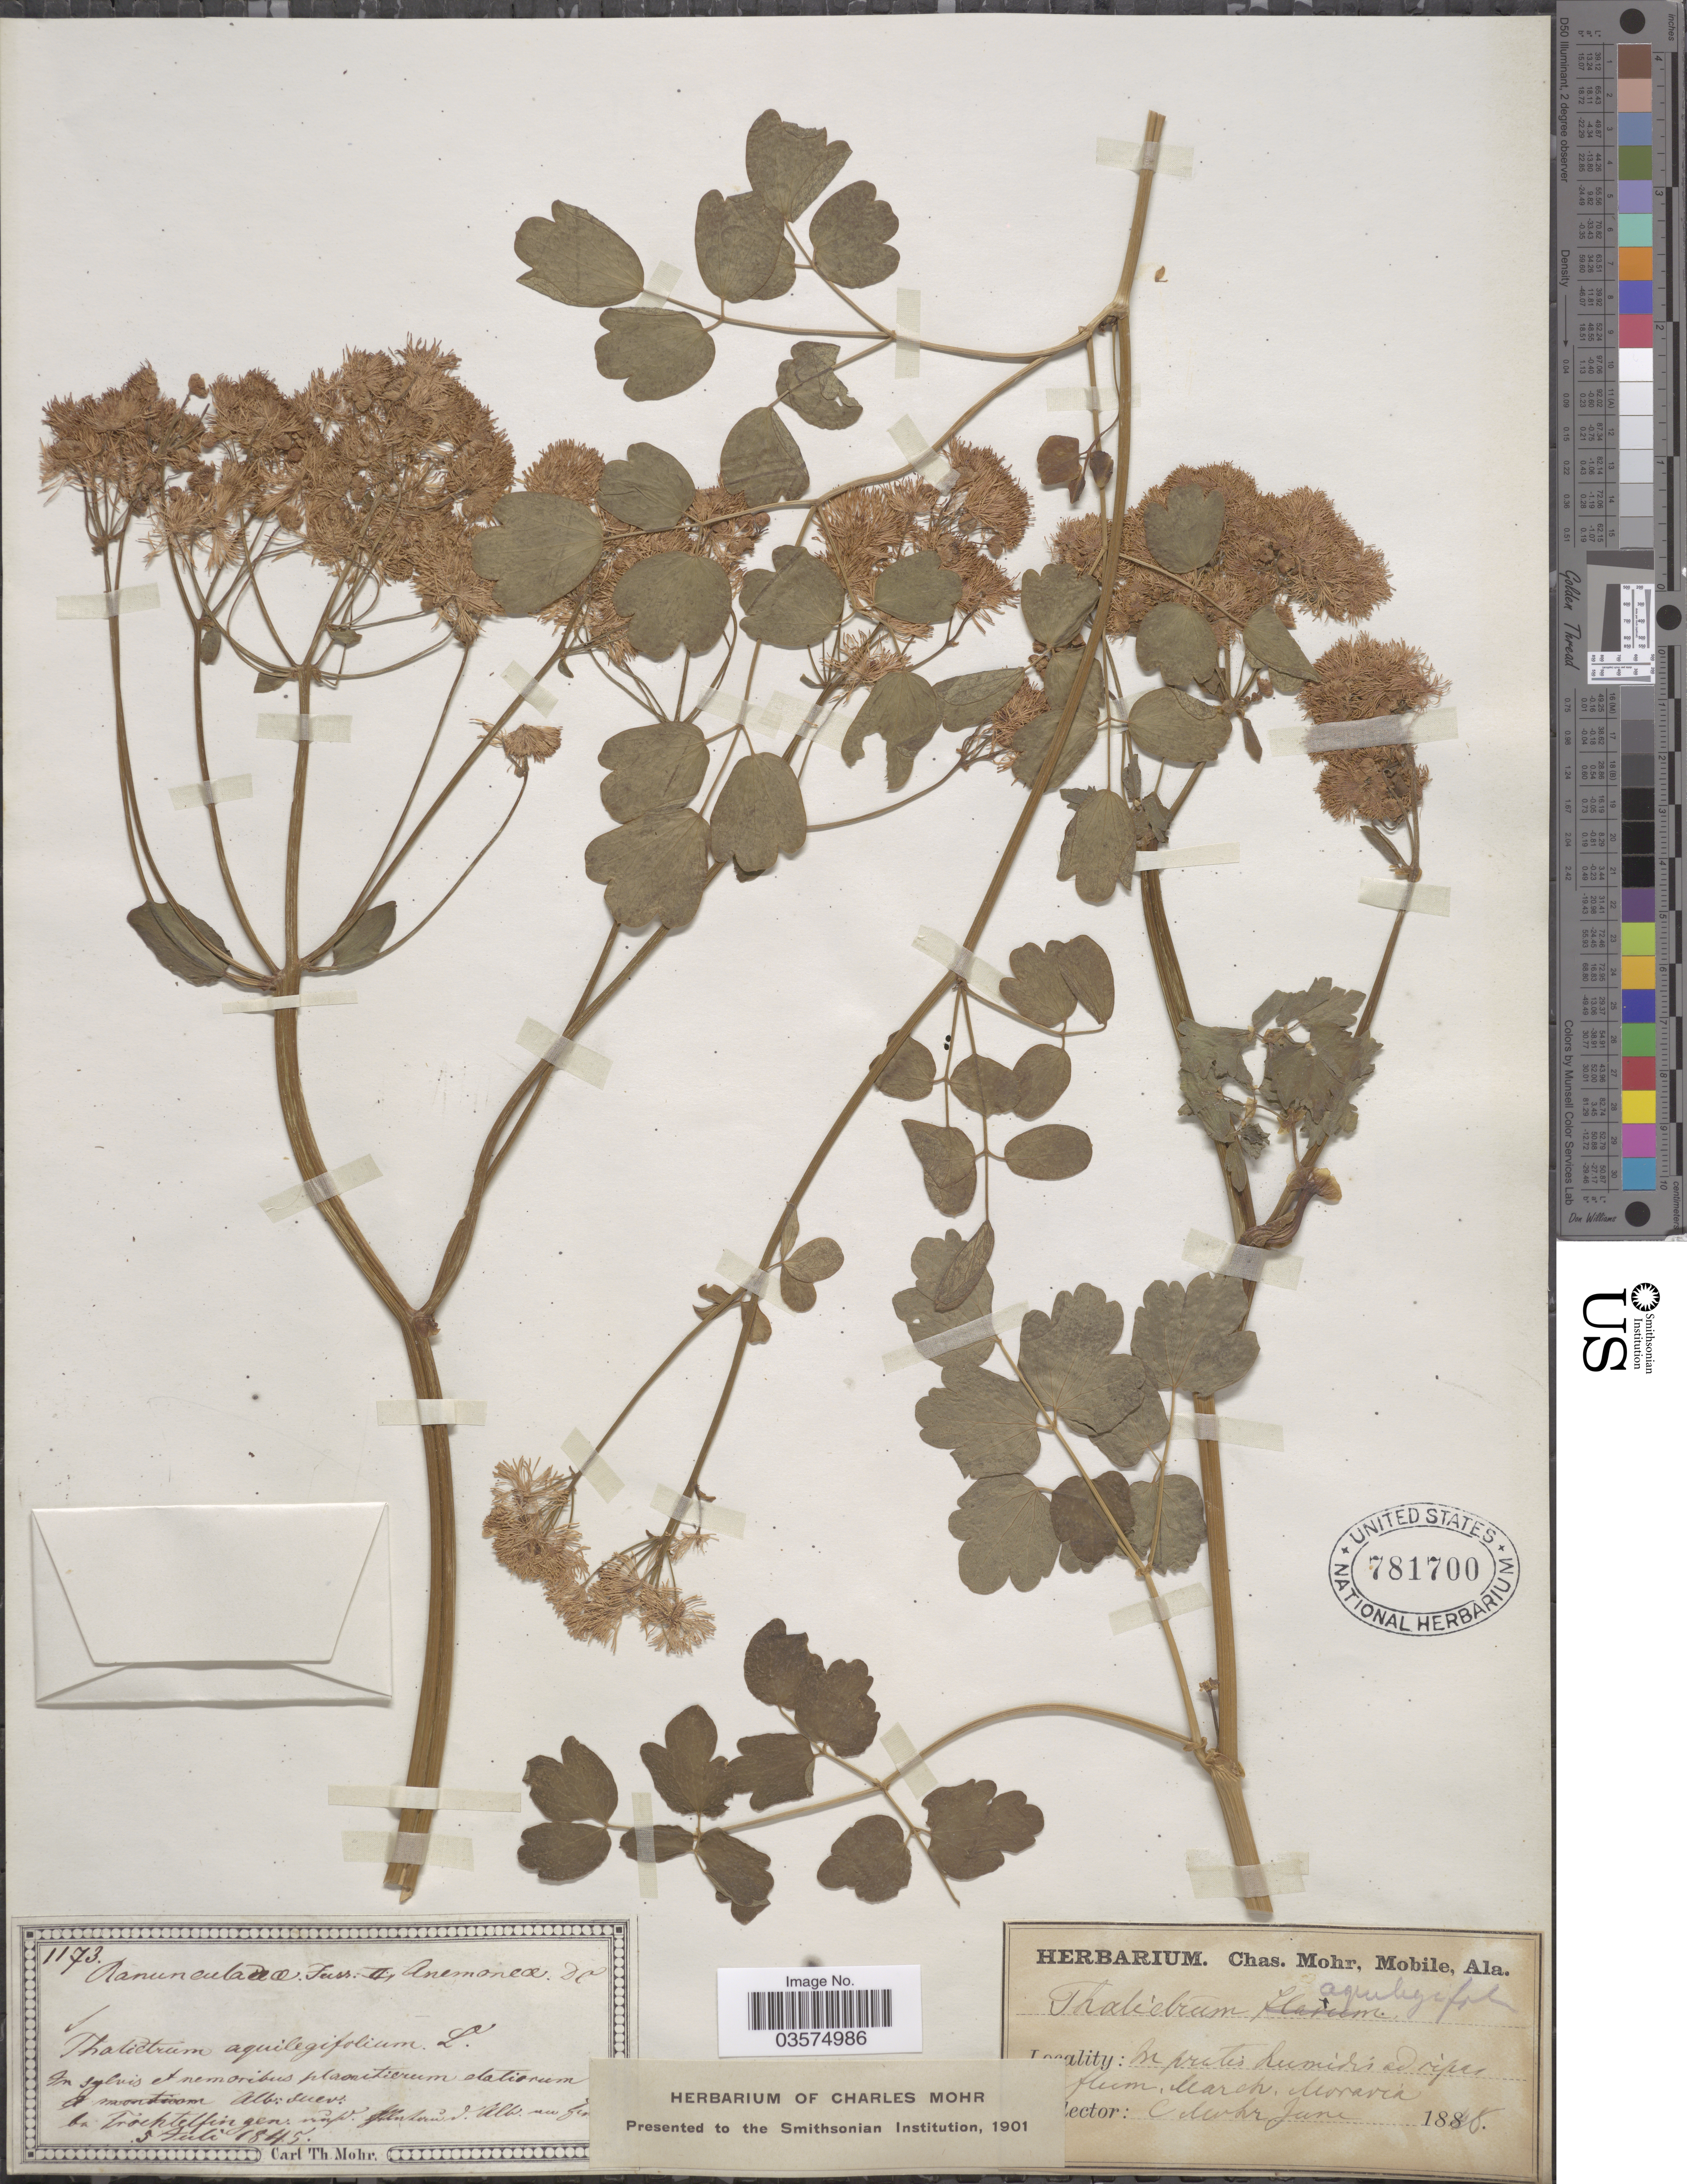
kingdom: Plantae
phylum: Tracheophyta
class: Magnoliopsida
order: Ranunculales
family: Ranunculaceae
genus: Thalictrum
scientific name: Thalictrum aquilegifolium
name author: L.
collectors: Mohr, C. T. (herbarium)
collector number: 1173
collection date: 1845-07-05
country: Czechia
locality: In sylvis et nemoribus plaanitierum [interpreted] datiorum [interpreted] a montiam [interpreted] Alb: suev. ba Trochtelfingen: Prope [interpreted]. Flintorund [interpreted]. Alk [interpreted]. na Gen [illegible text]. In pratis humidis ad ripas flum, March, Moravia.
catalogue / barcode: US 781700